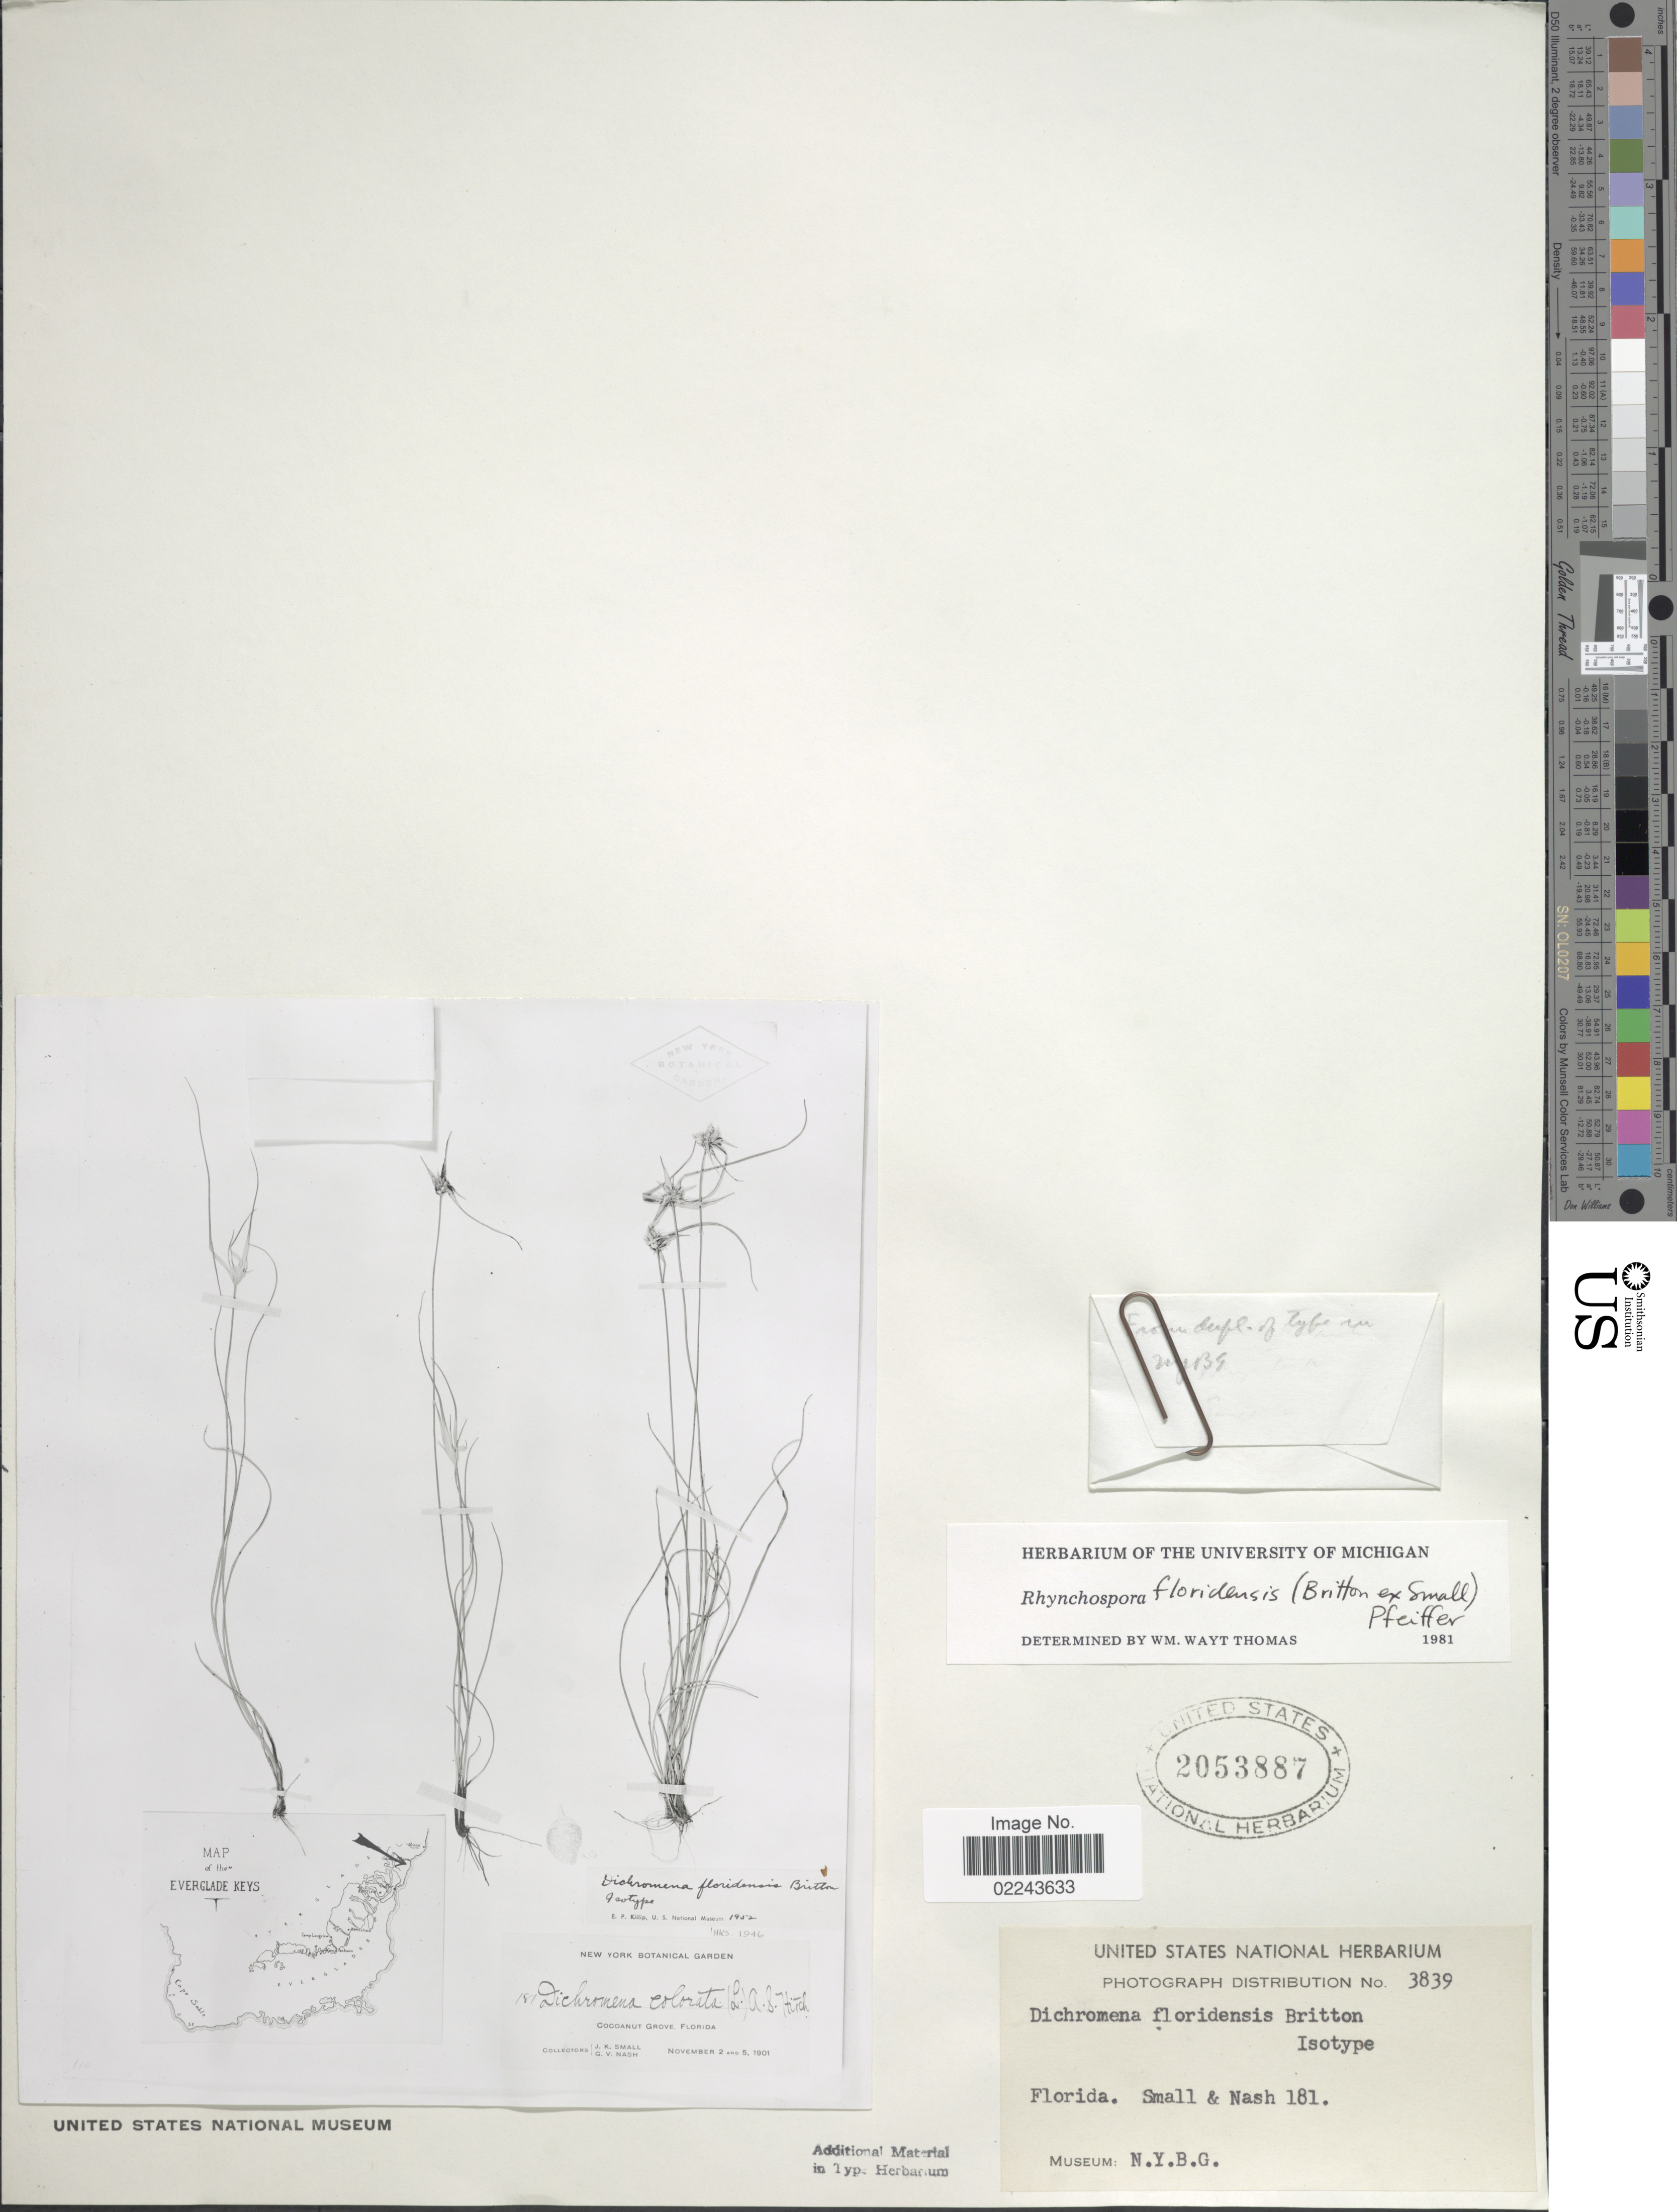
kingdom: Plantae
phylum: Tracheophyta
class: Liliopsida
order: Poales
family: Cyperaceae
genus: Rhynchospora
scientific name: Rhynchospora floridensis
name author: (Britton ex Small) H. Pfeiff.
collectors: J. K. Small & G. V. Nash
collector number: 181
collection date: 1901-11-02/1901-11-05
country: United States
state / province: Florida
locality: Cocoanut Grove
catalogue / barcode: US 2053887